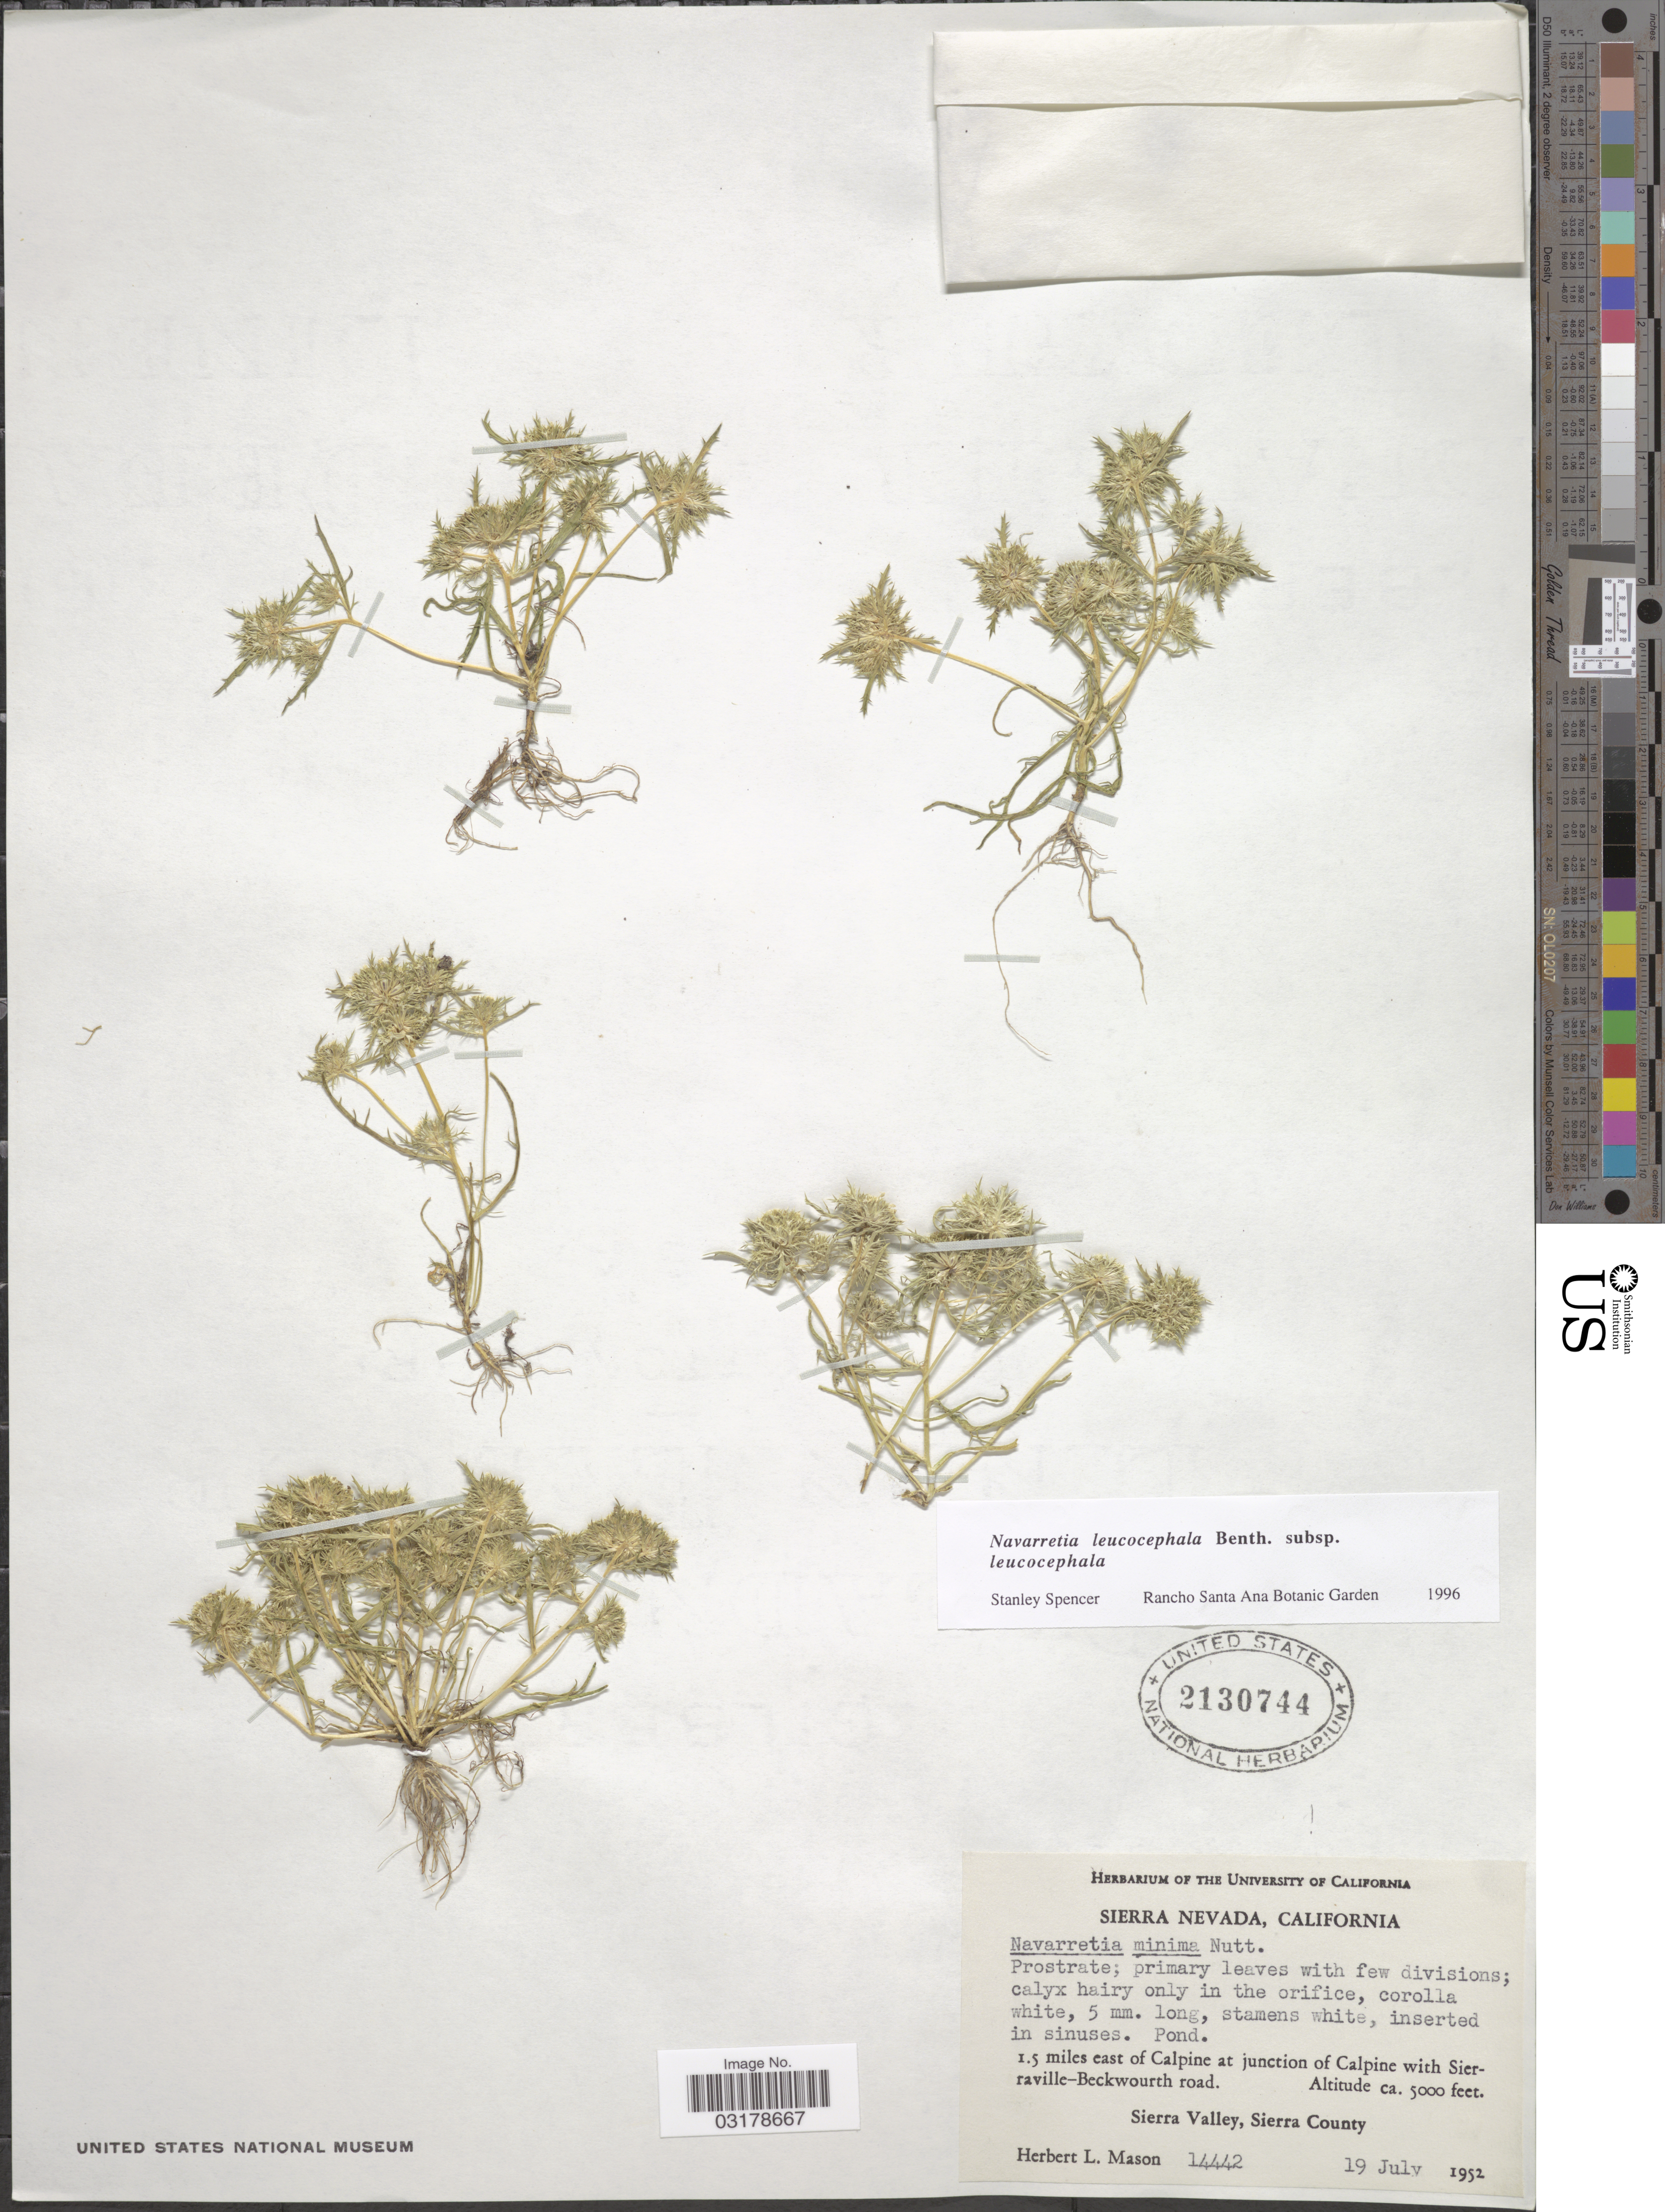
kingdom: Plantae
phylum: Tracheophyta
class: Magnoliopsida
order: Ericales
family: Polemoniaceae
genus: Navarretia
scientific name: Navarretia leucocephala subsp. leucocephala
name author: Benth.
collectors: H. L. Mason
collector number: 14442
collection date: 1952-07-19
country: United States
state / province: California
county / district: Sierra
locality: Sierra Nevada. 1.5 miles east of Calpine at junction of Calpine with Sierraville-Beckwourth road. Sierra Valley, Sierra County.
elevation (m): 1524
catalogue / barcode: US 2130744